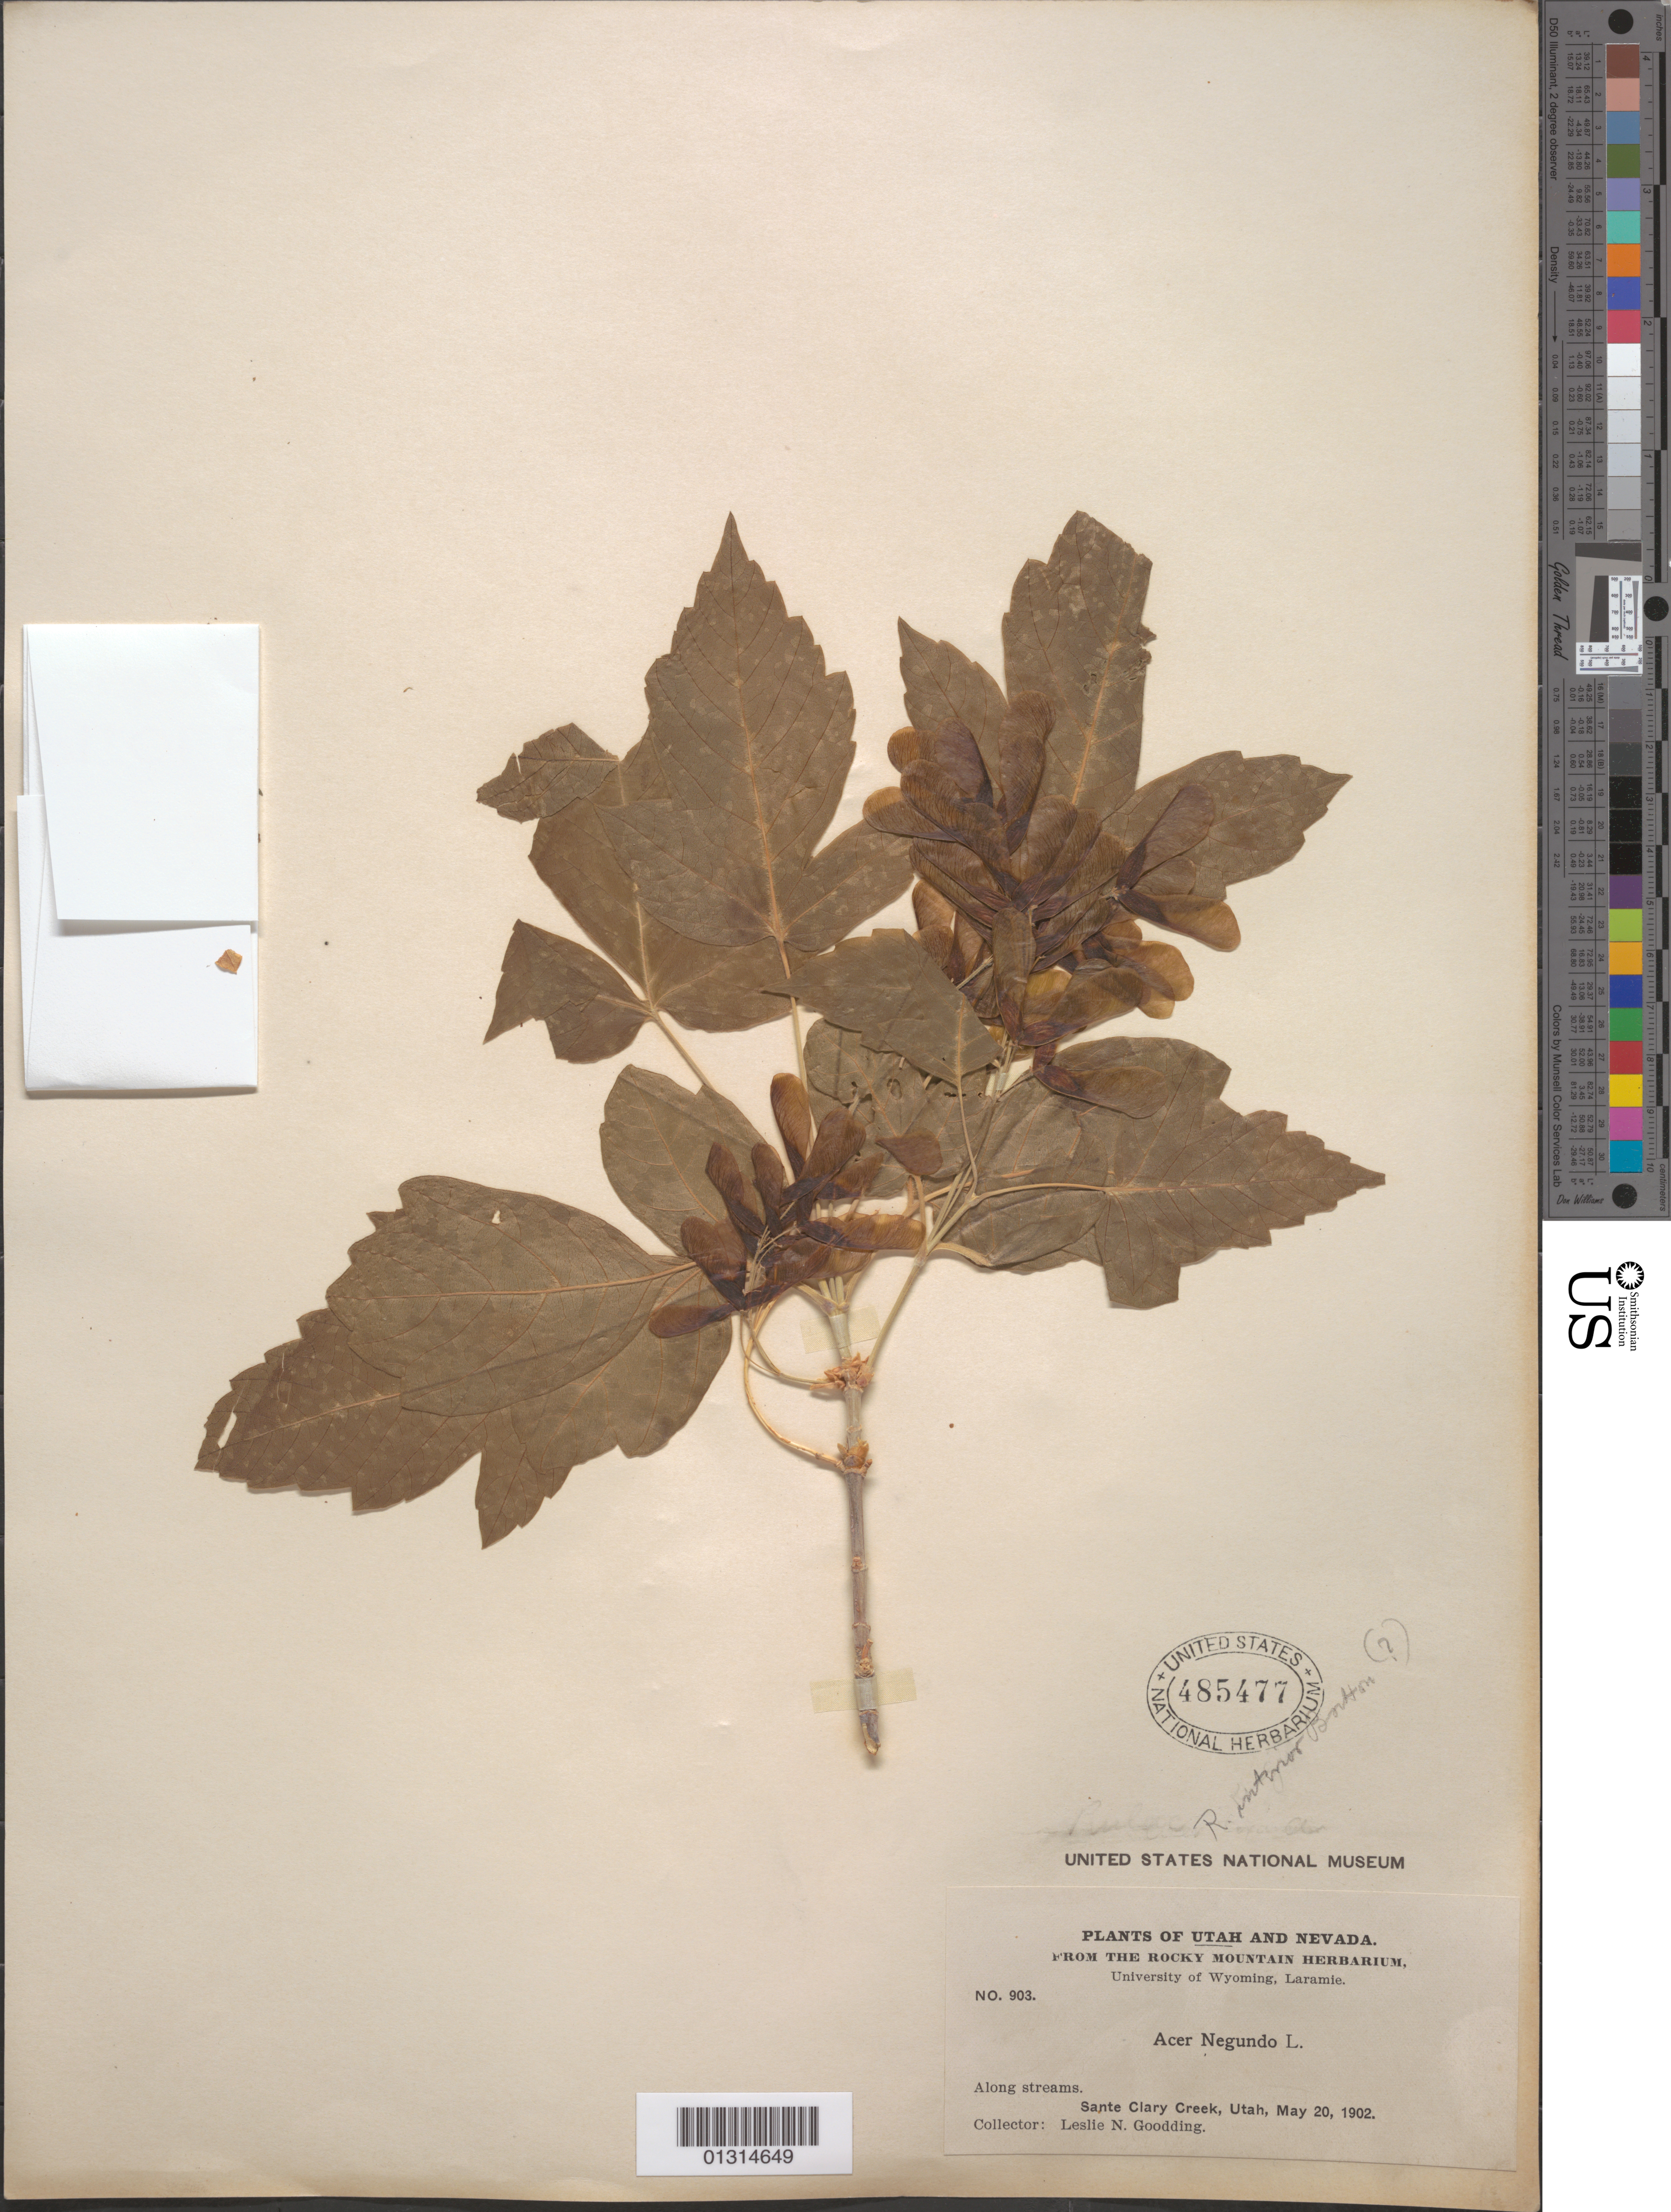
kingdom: Plantae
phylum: Tracheophyta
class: Magnoliopsida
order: Sapindales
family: Sapindaceae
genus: Acer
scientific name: Acer negundo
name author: L.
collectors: L. N. Goodding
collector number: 903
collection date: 1902-05-20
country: United States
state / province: Utah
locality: Sante Clary Creek.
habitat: Along streams.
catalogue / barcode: US 485477